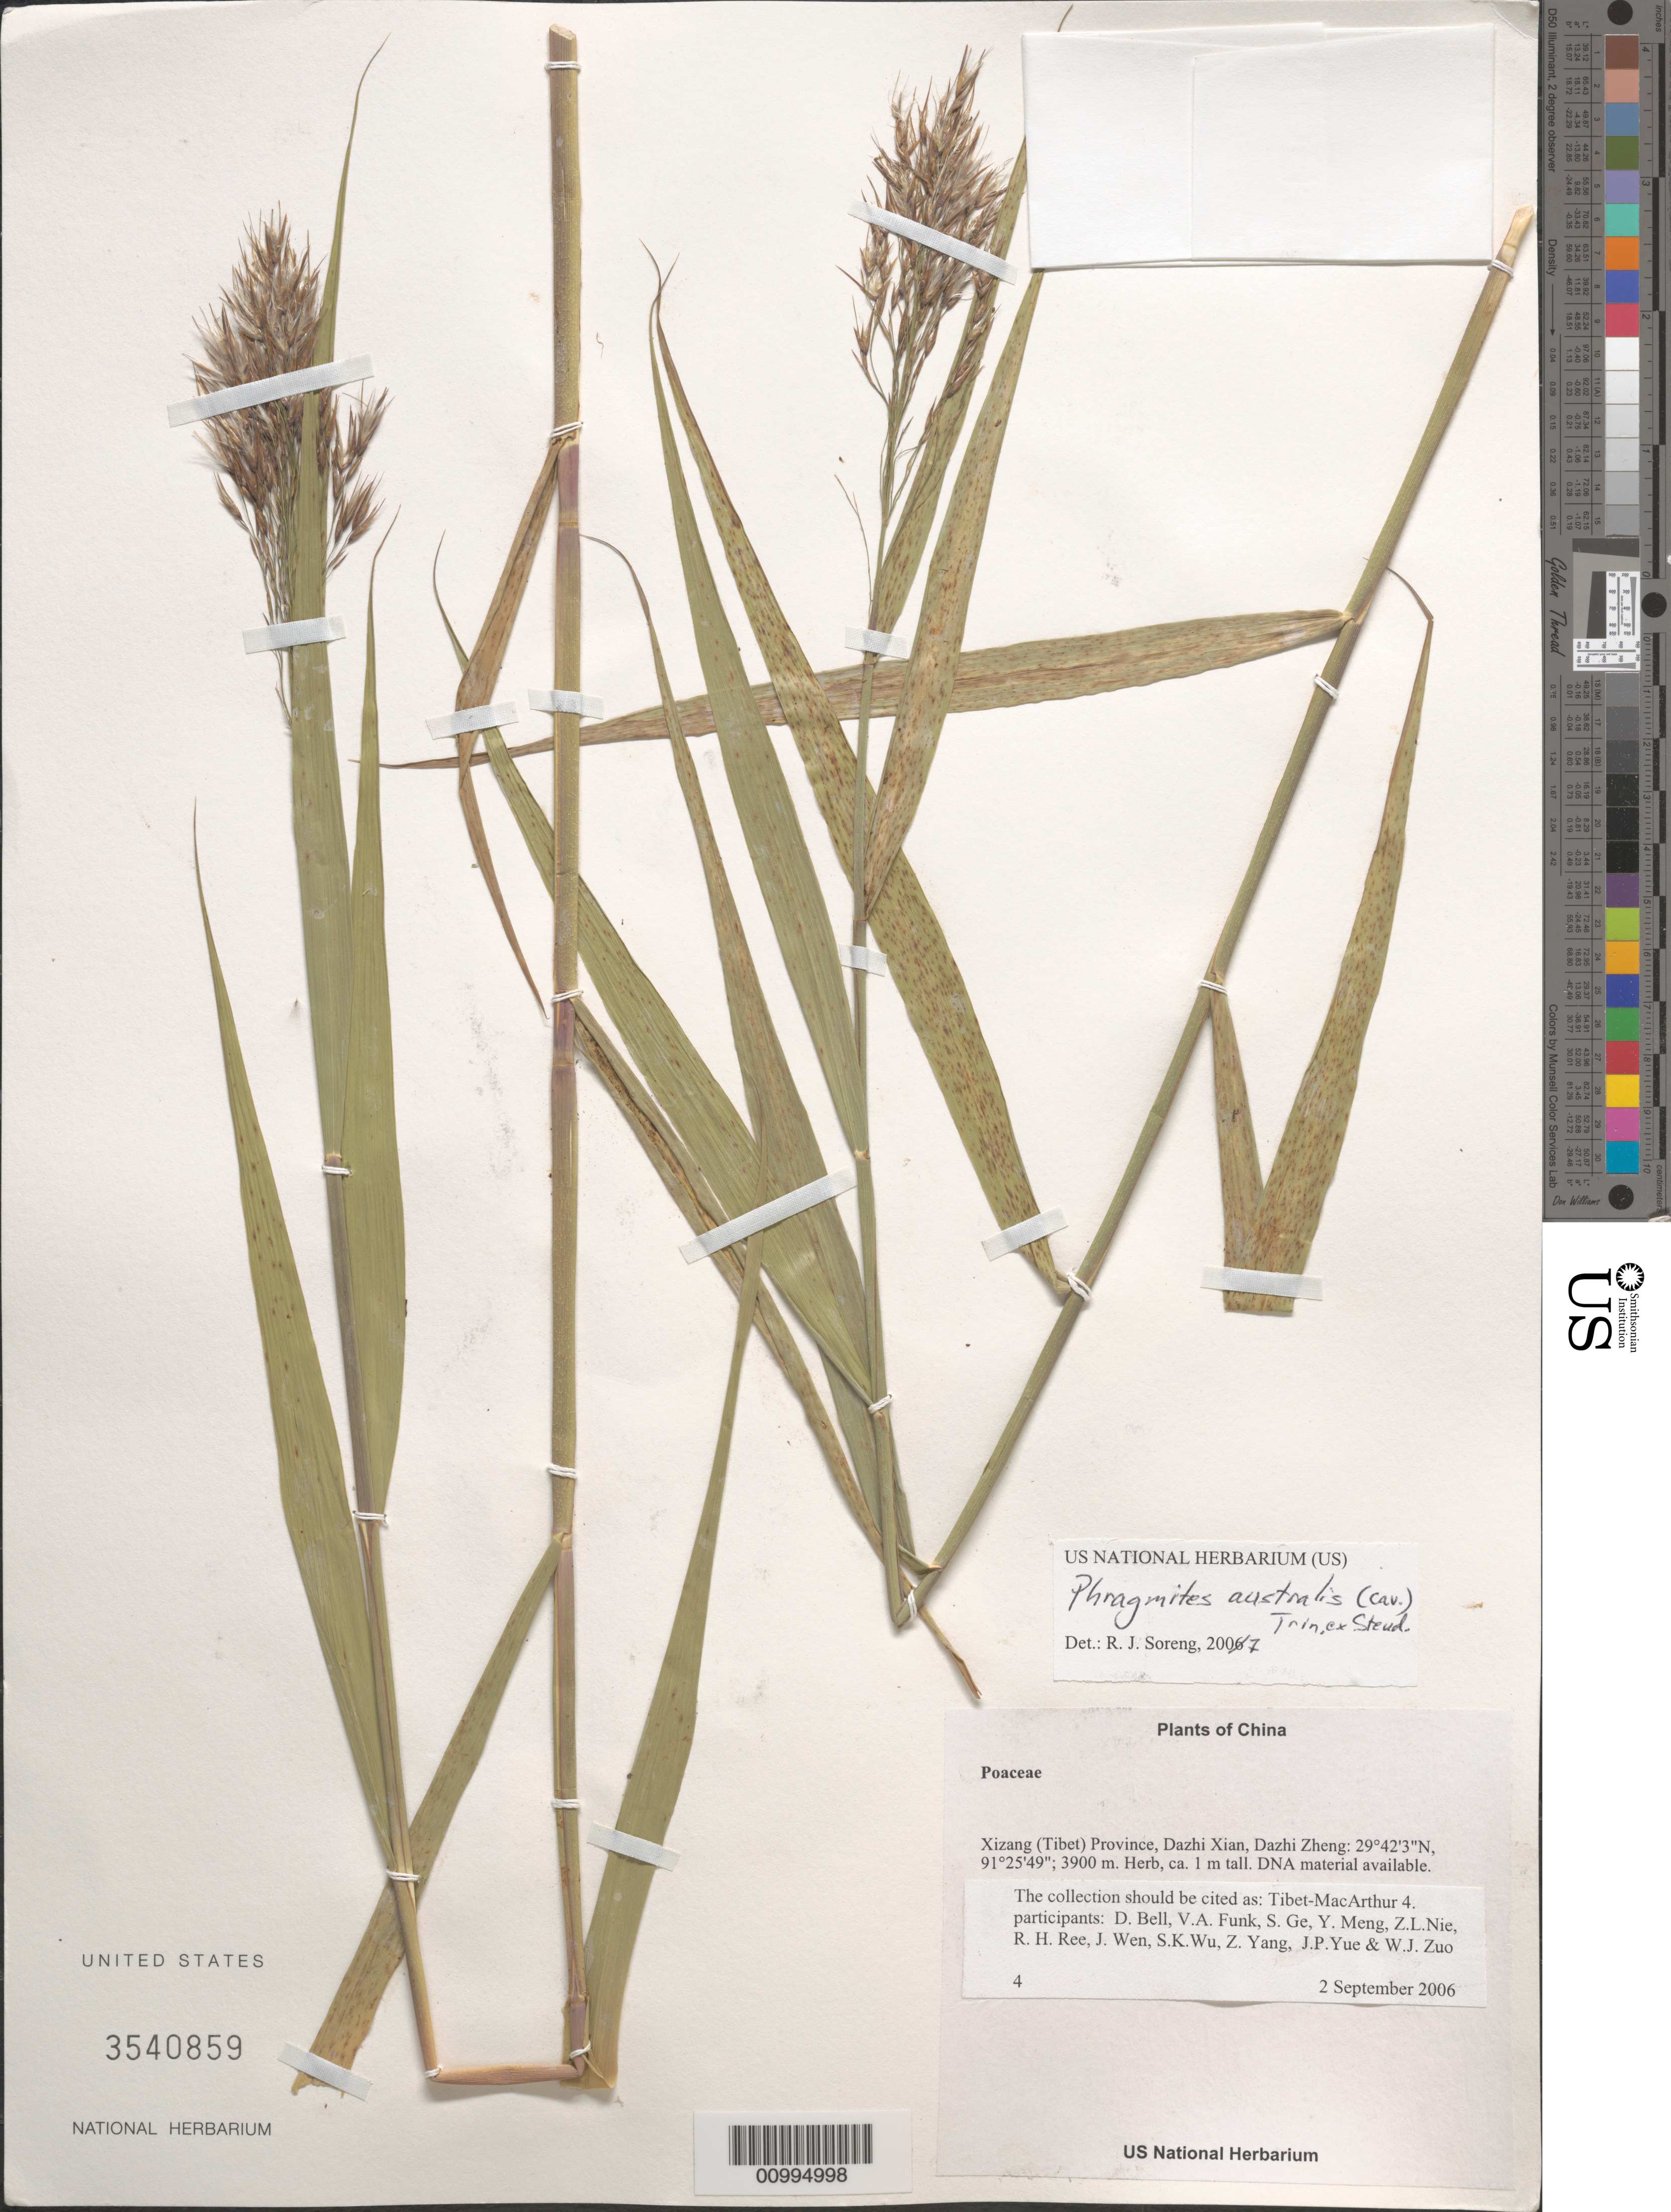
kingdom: Plantae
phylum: Tracheophyta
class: Liliopsida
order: Poales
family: Poaceae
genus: Phragmites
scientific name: Phragmites australis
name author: (Cav.) Trin. ex Steud.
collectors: Tibet-MacArthur, D. A. Bell, V. Funk, S. Ge, Y. Meng, Z. Nie, R. Ree, J. Wen, S. K. Wu, Z. Yang, J. Yue & W. Zuo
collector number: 4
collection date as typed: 02 Sep 2006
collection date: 2006-09-02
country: China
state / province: Xizang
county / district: Dazhi Xian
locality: Dazhi Zheng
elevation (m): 3900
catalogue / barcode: US 3540859